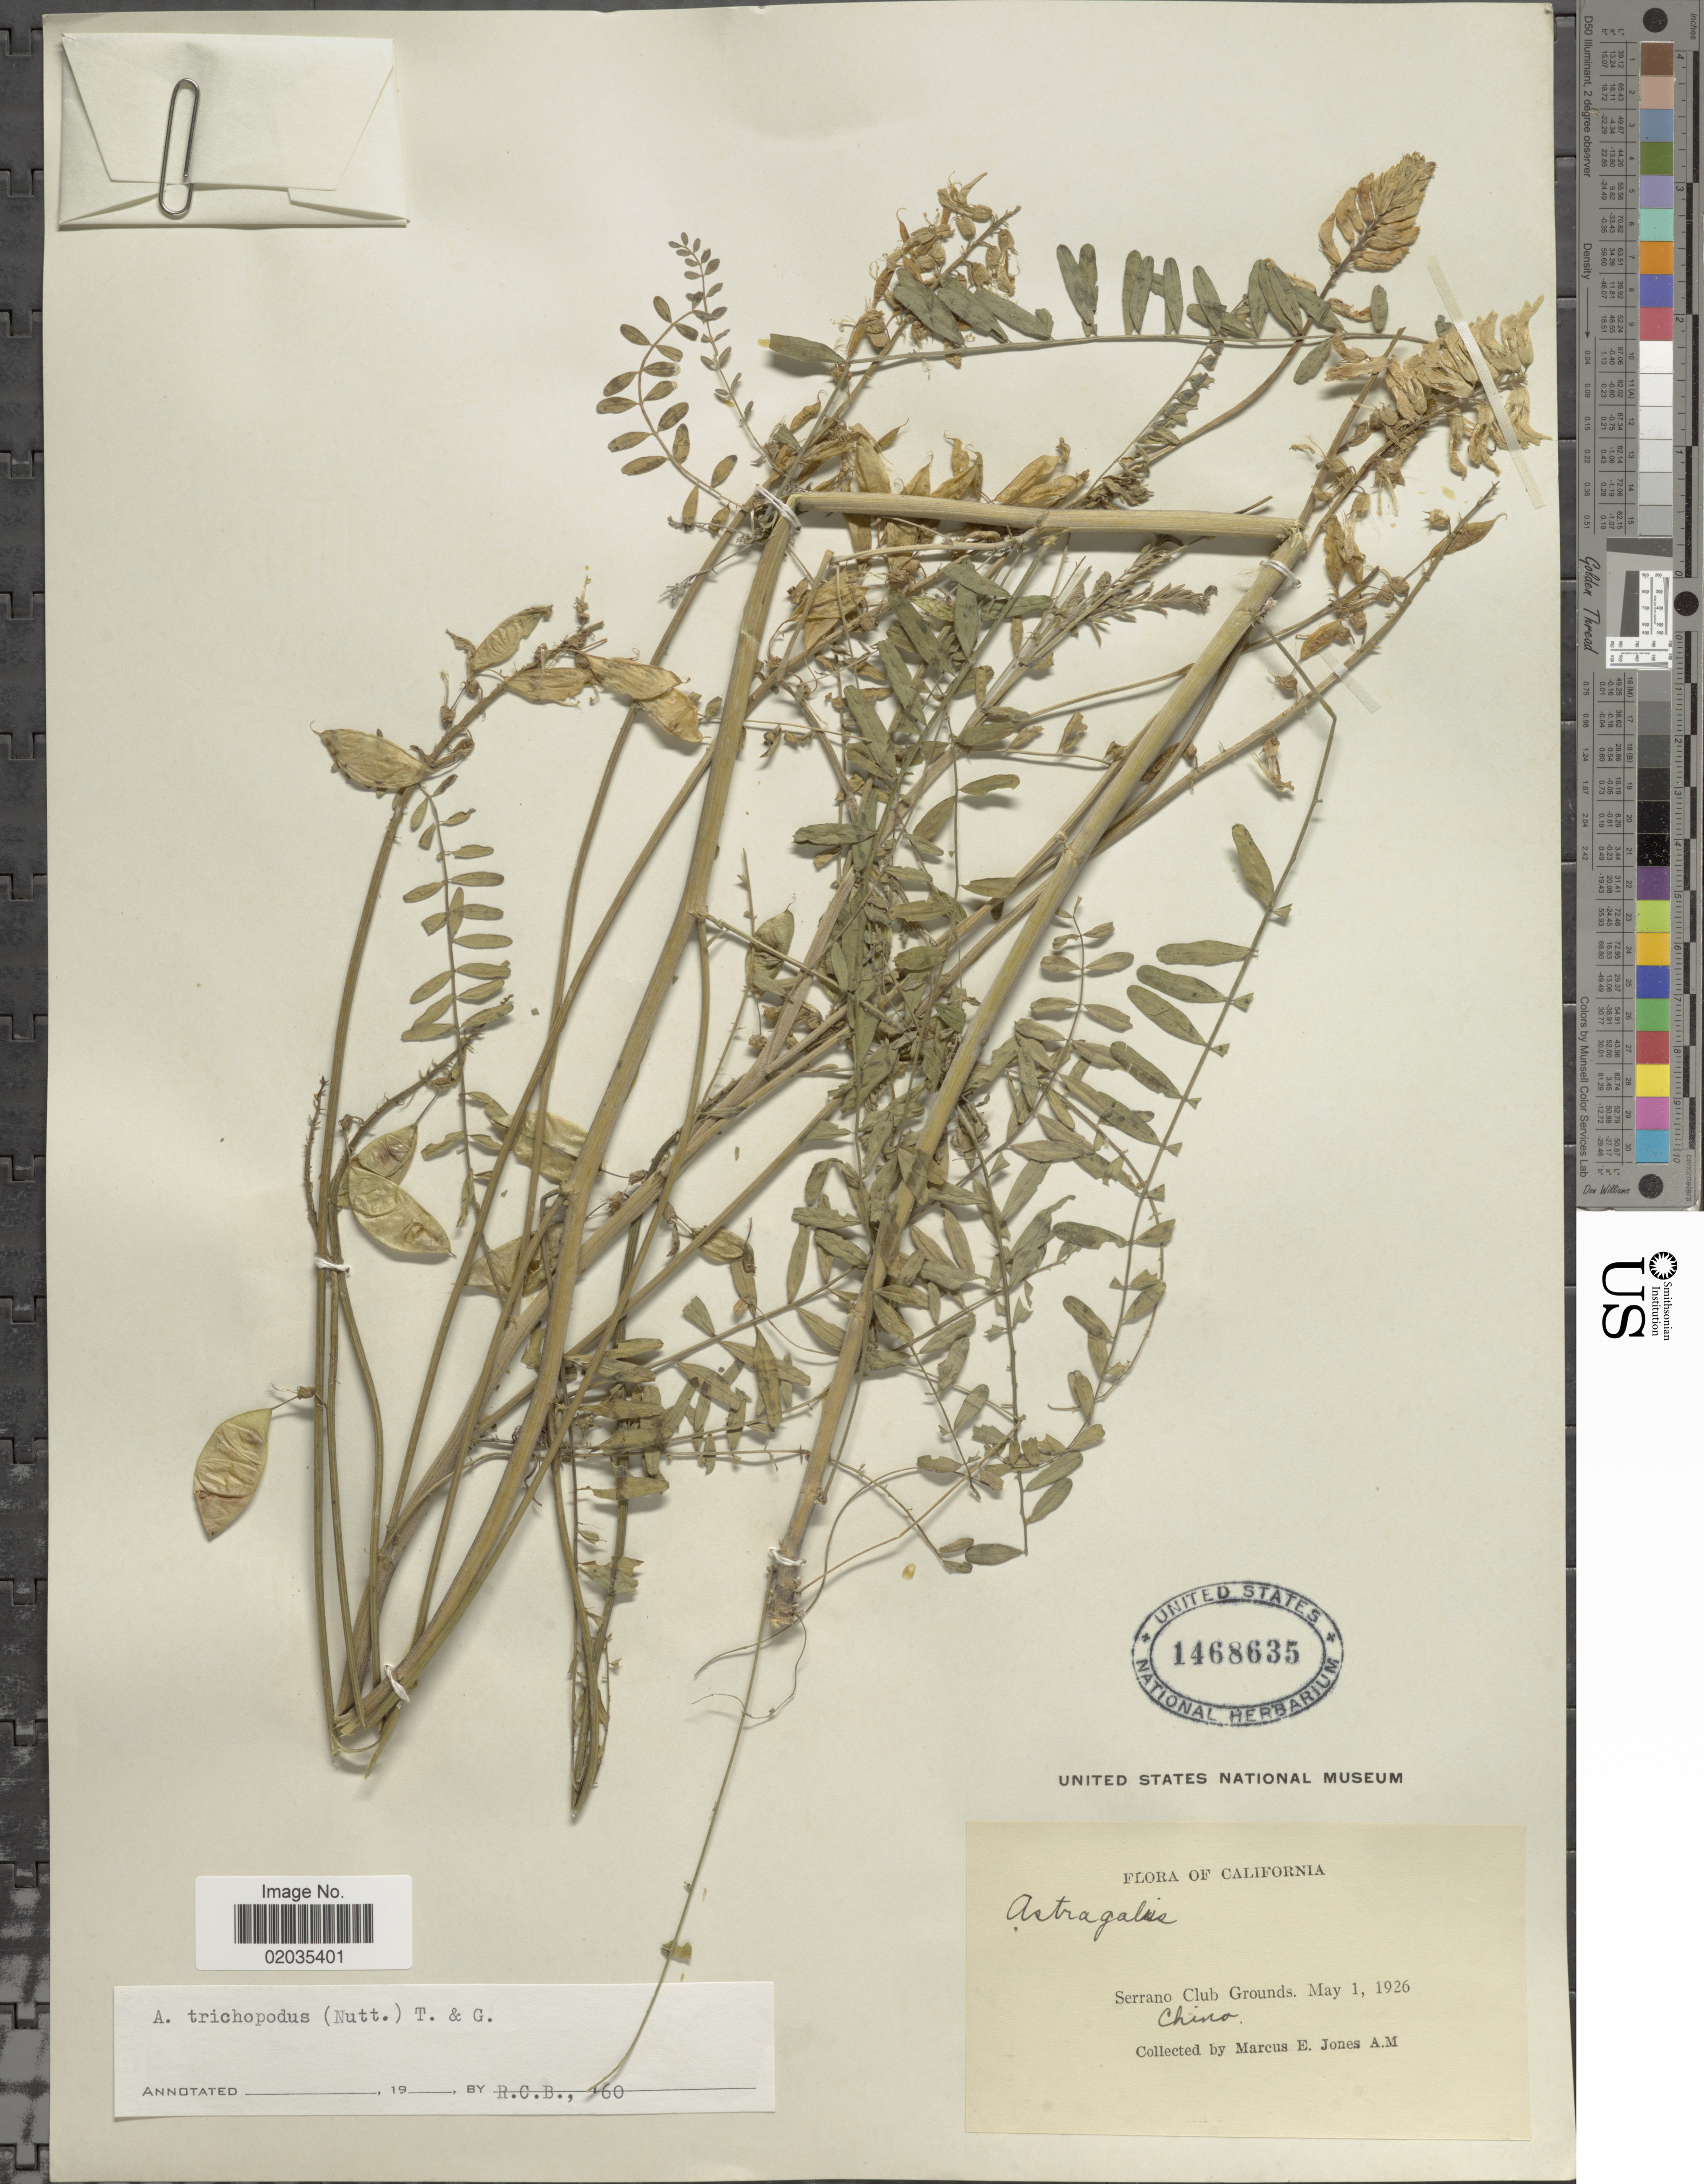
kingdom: Plantae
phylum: Tracheophyta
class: Magnoliopsida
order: Fabales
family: Fabaceae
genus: Astragalus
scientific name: Astragalus trichopodus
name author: (Nutt.) A. Gray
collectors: M. E. Jones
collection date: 1926-05-01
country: United States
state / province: California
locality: Serrano Club Grounds. Chino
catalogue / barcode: US 1468635